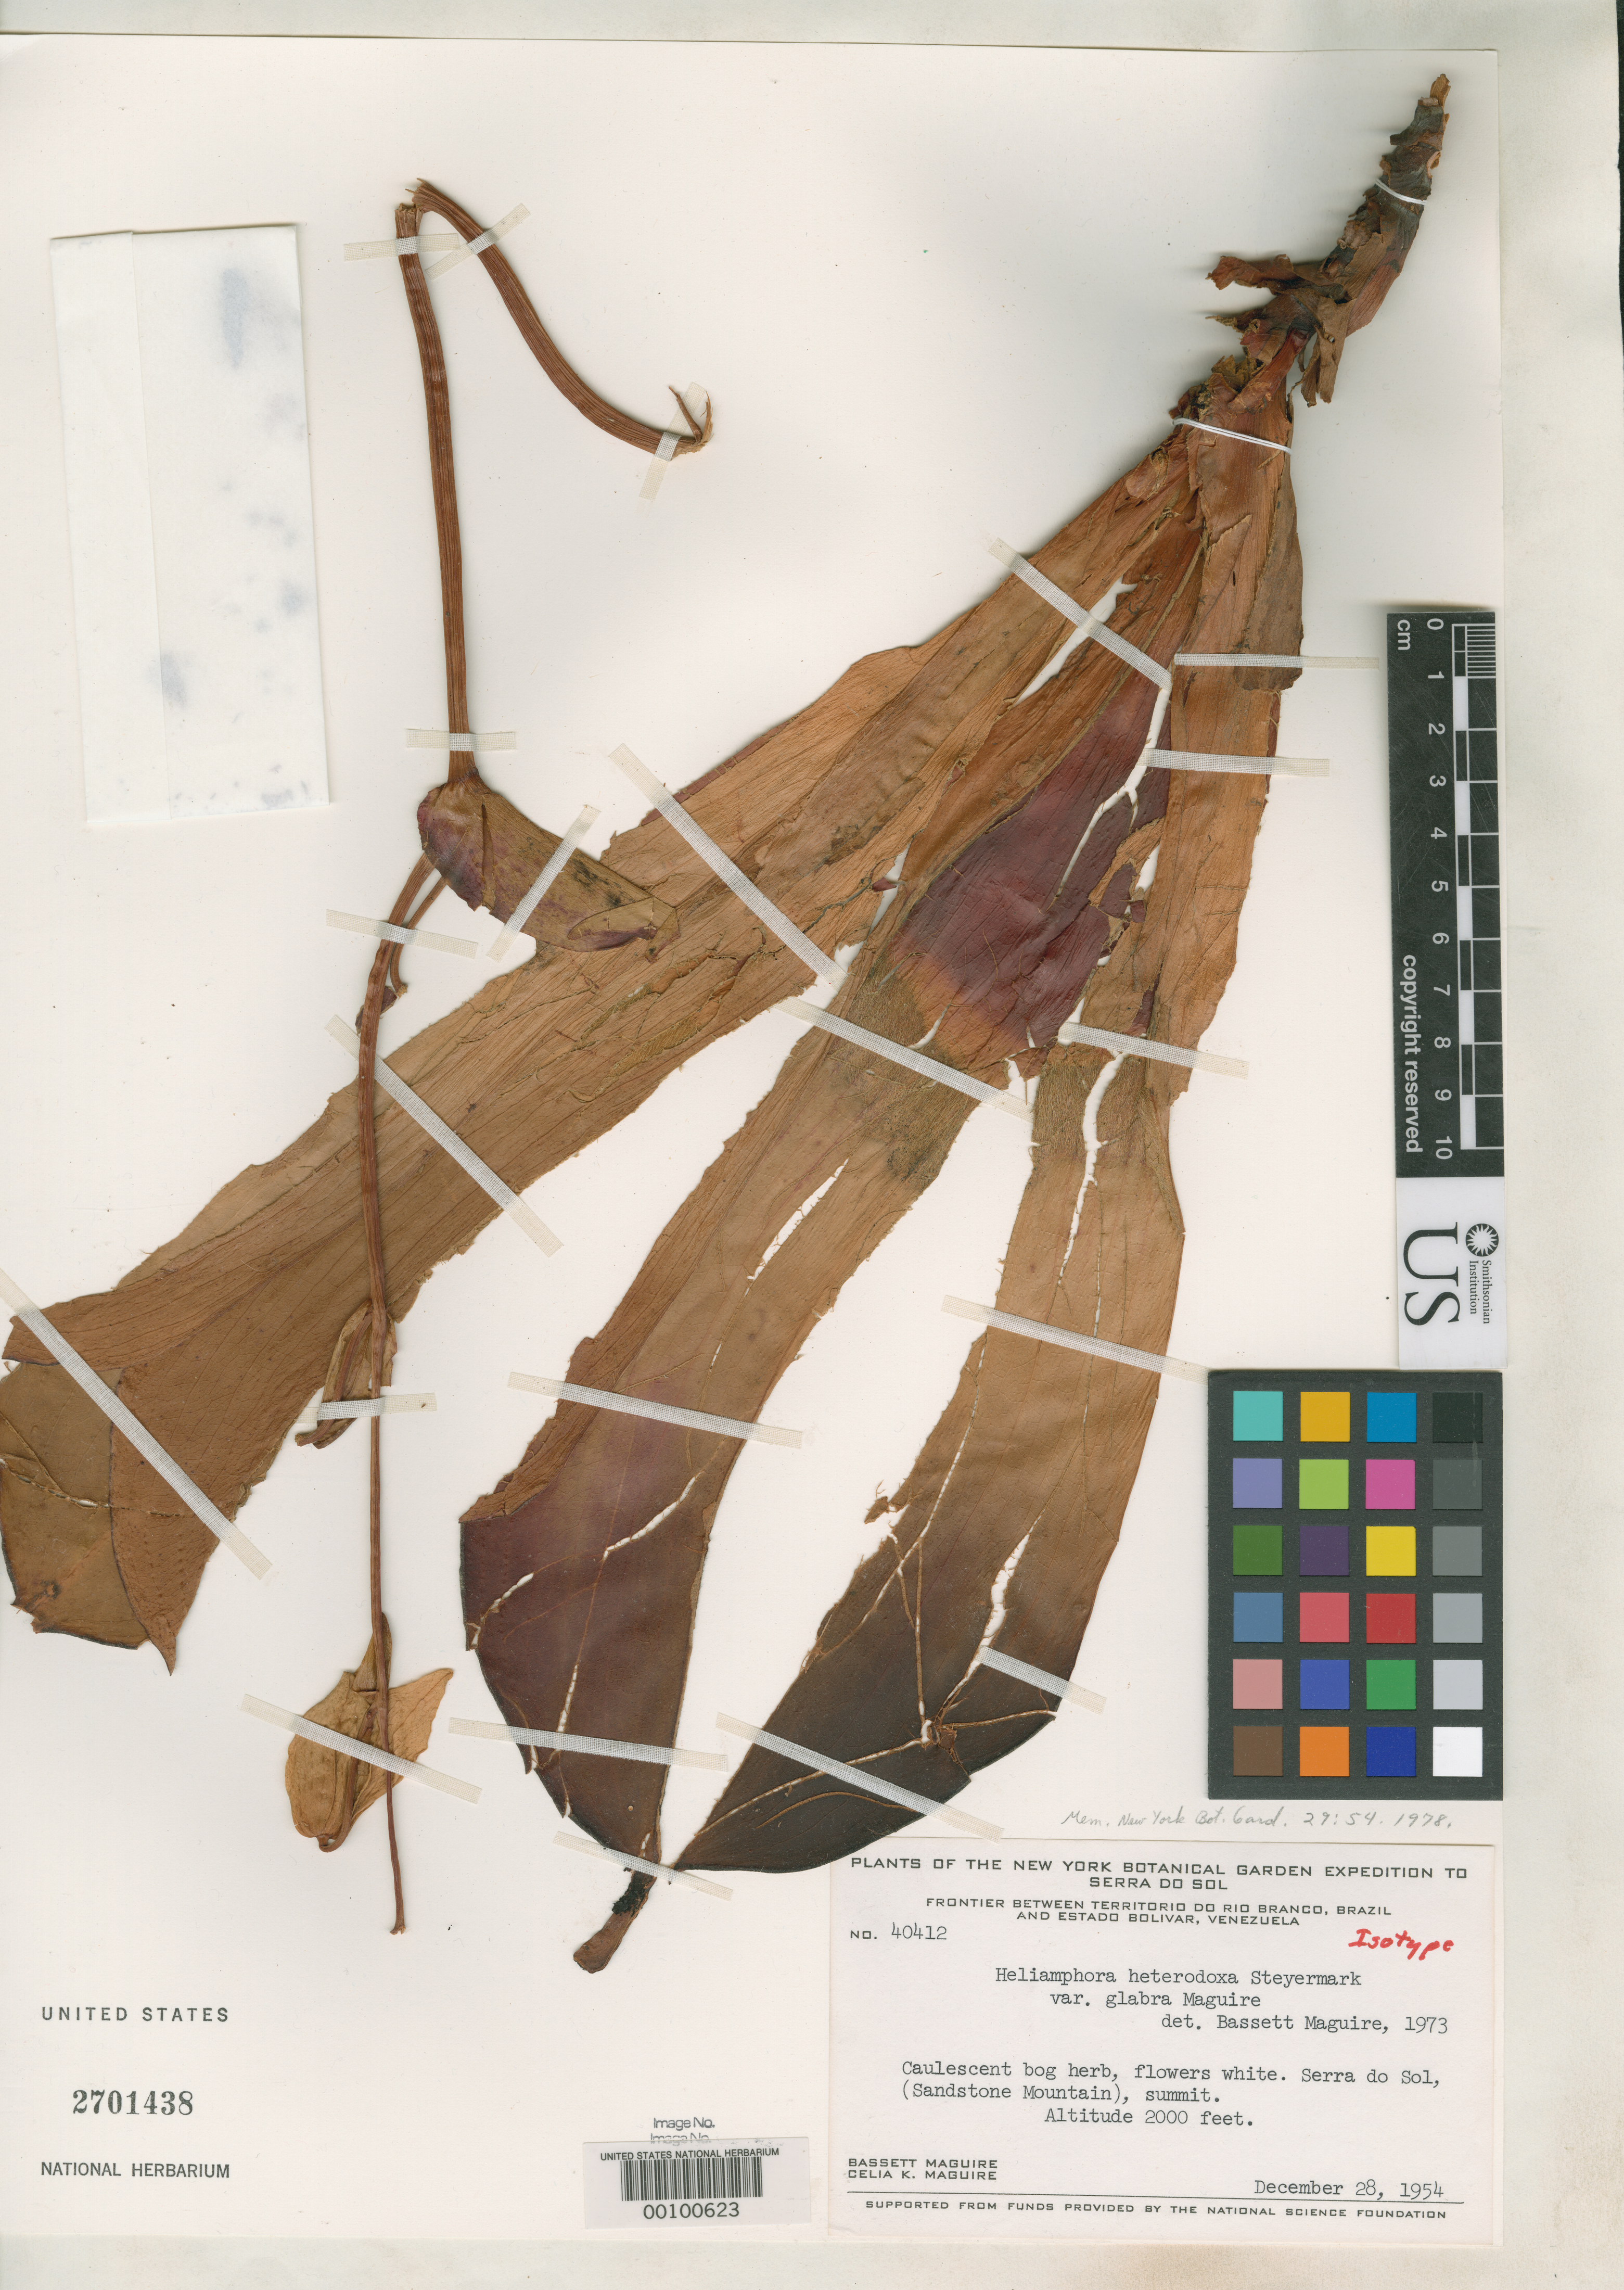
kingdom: Plantae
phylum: Tracheophyta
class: Magnoliopsida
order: Ericales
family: Sarraceniaceae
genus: Heliamphora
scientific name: Heliamphora heterodoxa var. glabra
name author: Maguire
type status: Isotype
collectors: B. Maguire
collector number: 40412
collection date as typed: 28 Dec 1954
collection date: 1954-12-28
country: Venezuela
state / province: Bolivar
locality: Serra do sol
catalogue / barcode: US 2701438